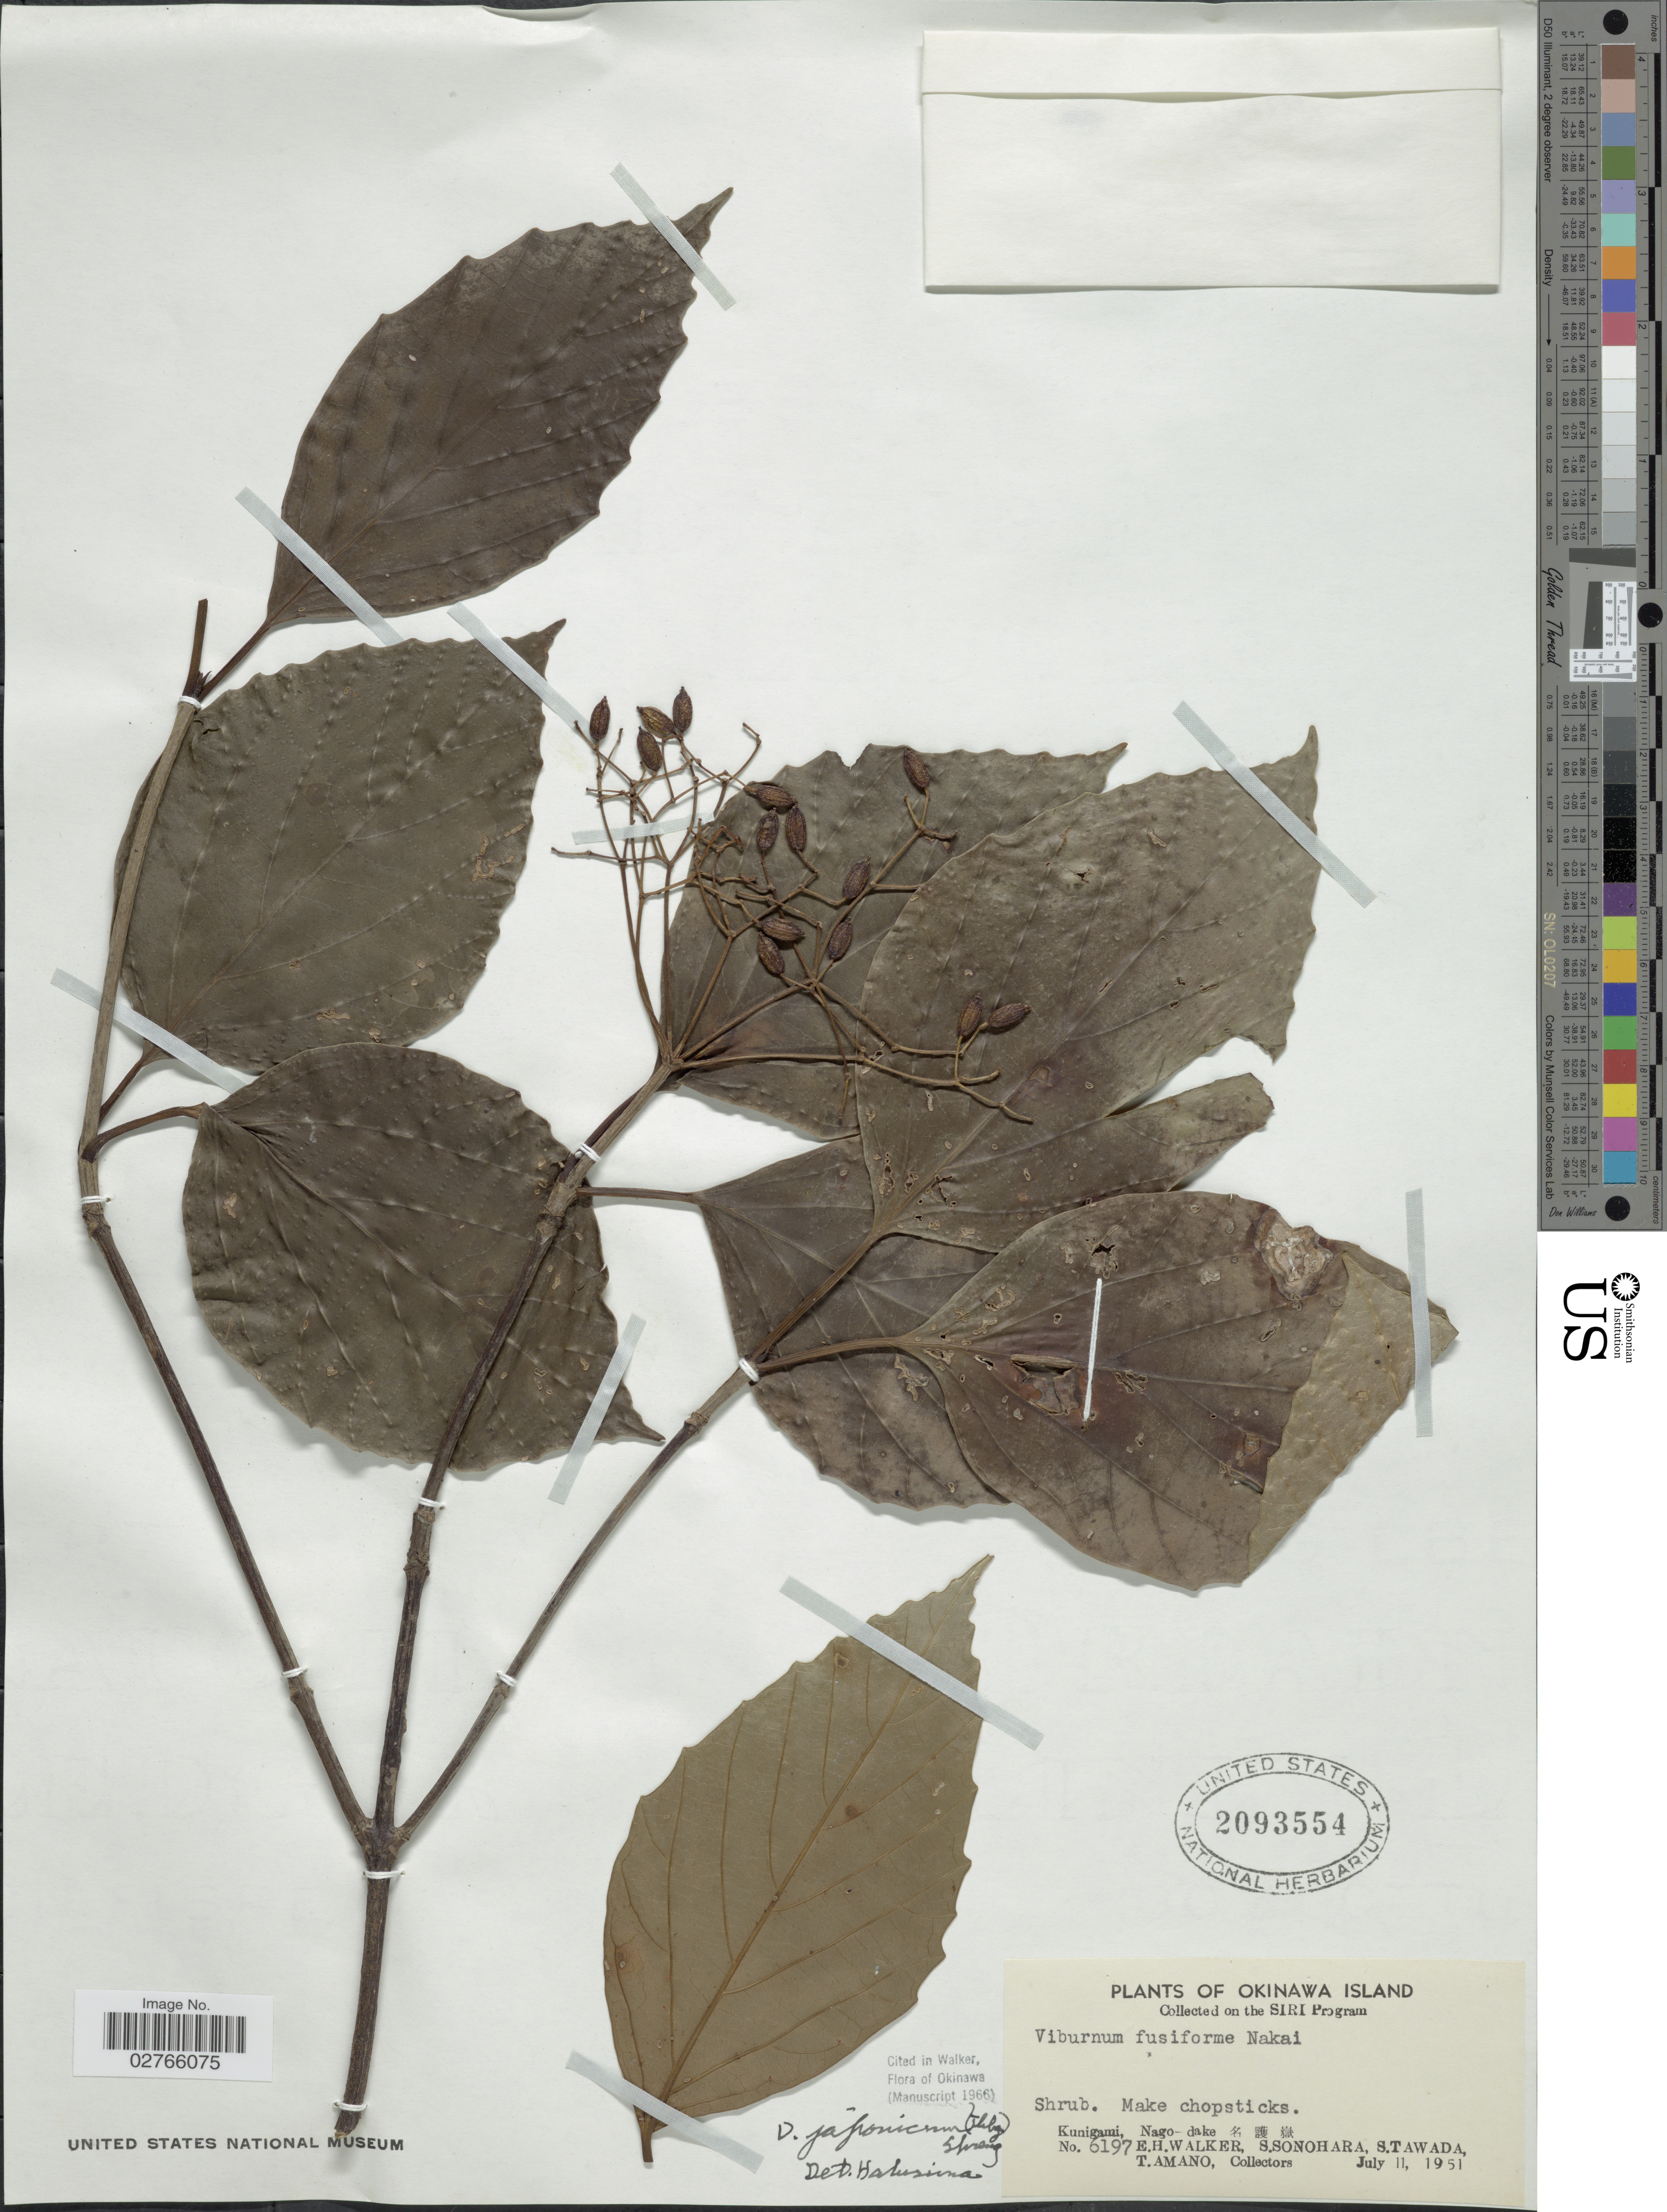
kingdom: Plantae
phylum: Tracheophyta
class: Magnoliopsida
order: Dipsacales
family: Viburnaceae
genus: Viburnum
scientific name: Viburnum japonicum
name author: (Thunb.) C.K. Spreng.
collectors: E. H. Walker, S. Sonohara, S. Tawada & T. Amano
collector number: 6197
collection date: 1951-07-11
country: Japan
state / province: Okinawa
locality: Okinawa Island, Kunigami, Nago-dake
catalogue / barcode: US 2093554